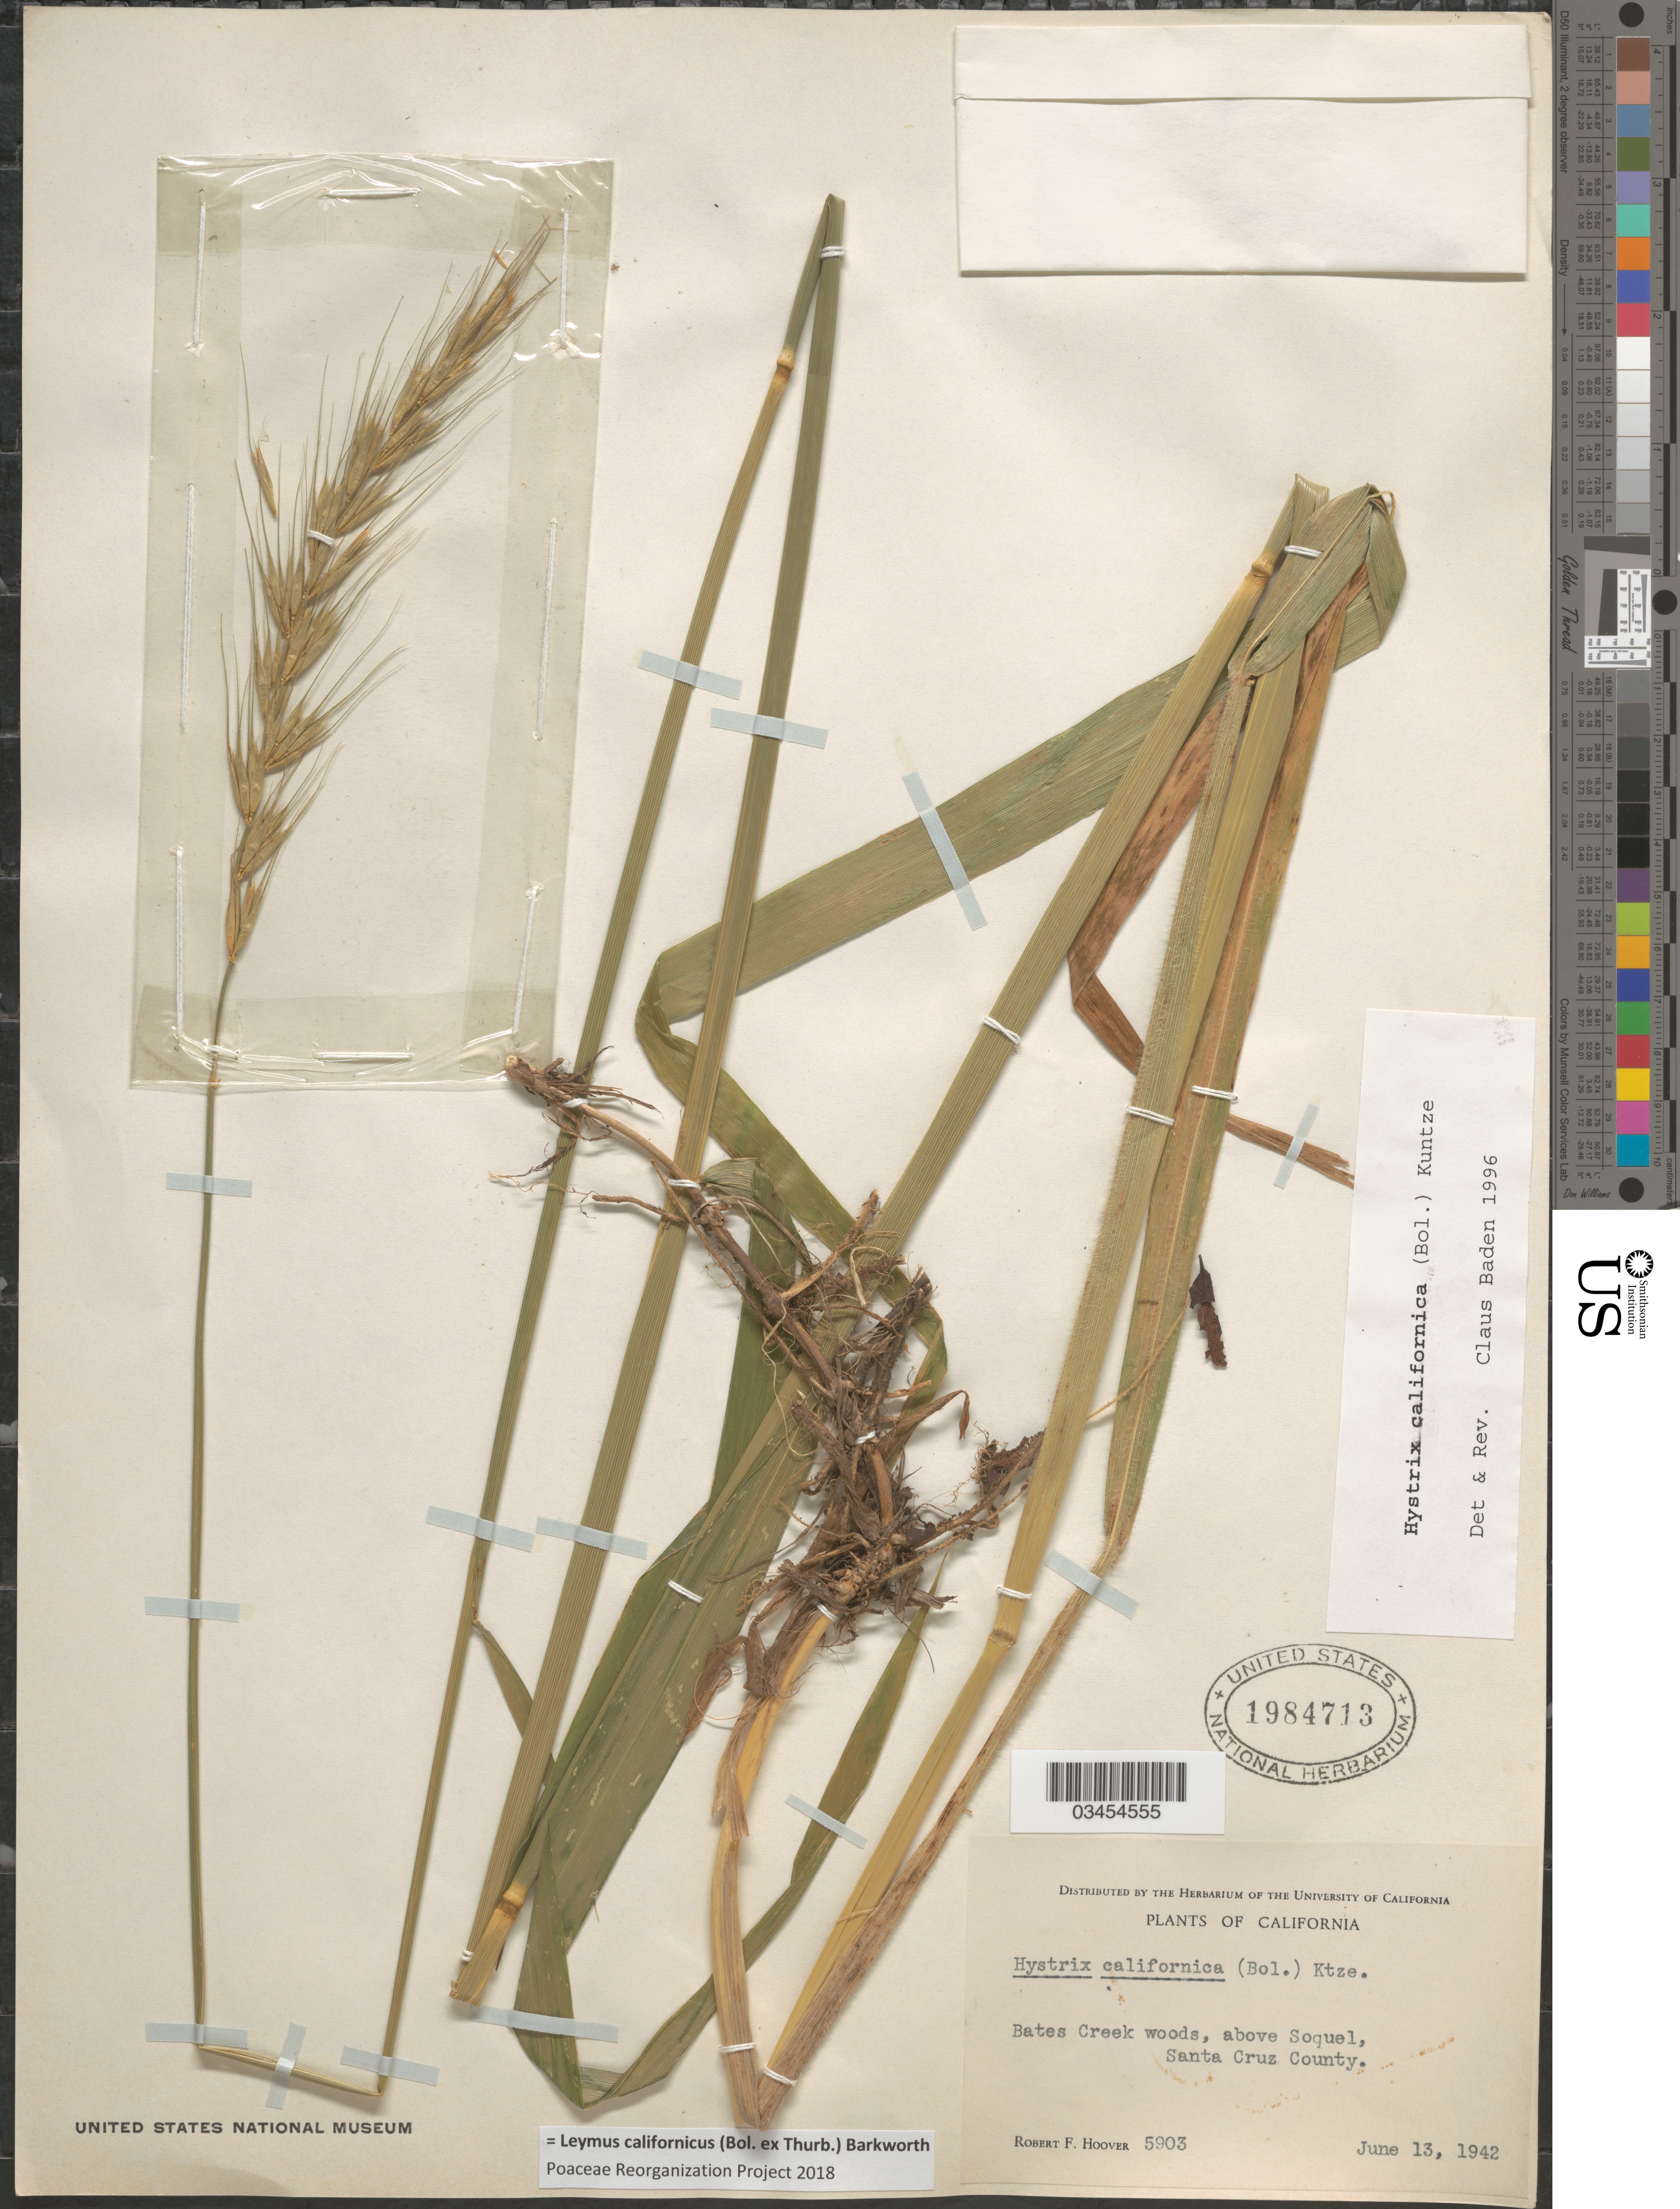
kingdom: Plantae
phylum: Tracheophyta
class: Liliopsida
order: Poales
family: Poaceae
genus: Leymus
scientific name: Leymus californicus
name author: (Bol. ex Thurb.) Barkworth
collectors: R. F. Hoover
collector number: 5903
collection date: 1942-06-13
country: United States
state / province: California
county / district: Santa Cruz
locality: Bates Creek woods, above Soquel, Santa Cruz County.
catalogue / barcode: US 1984713